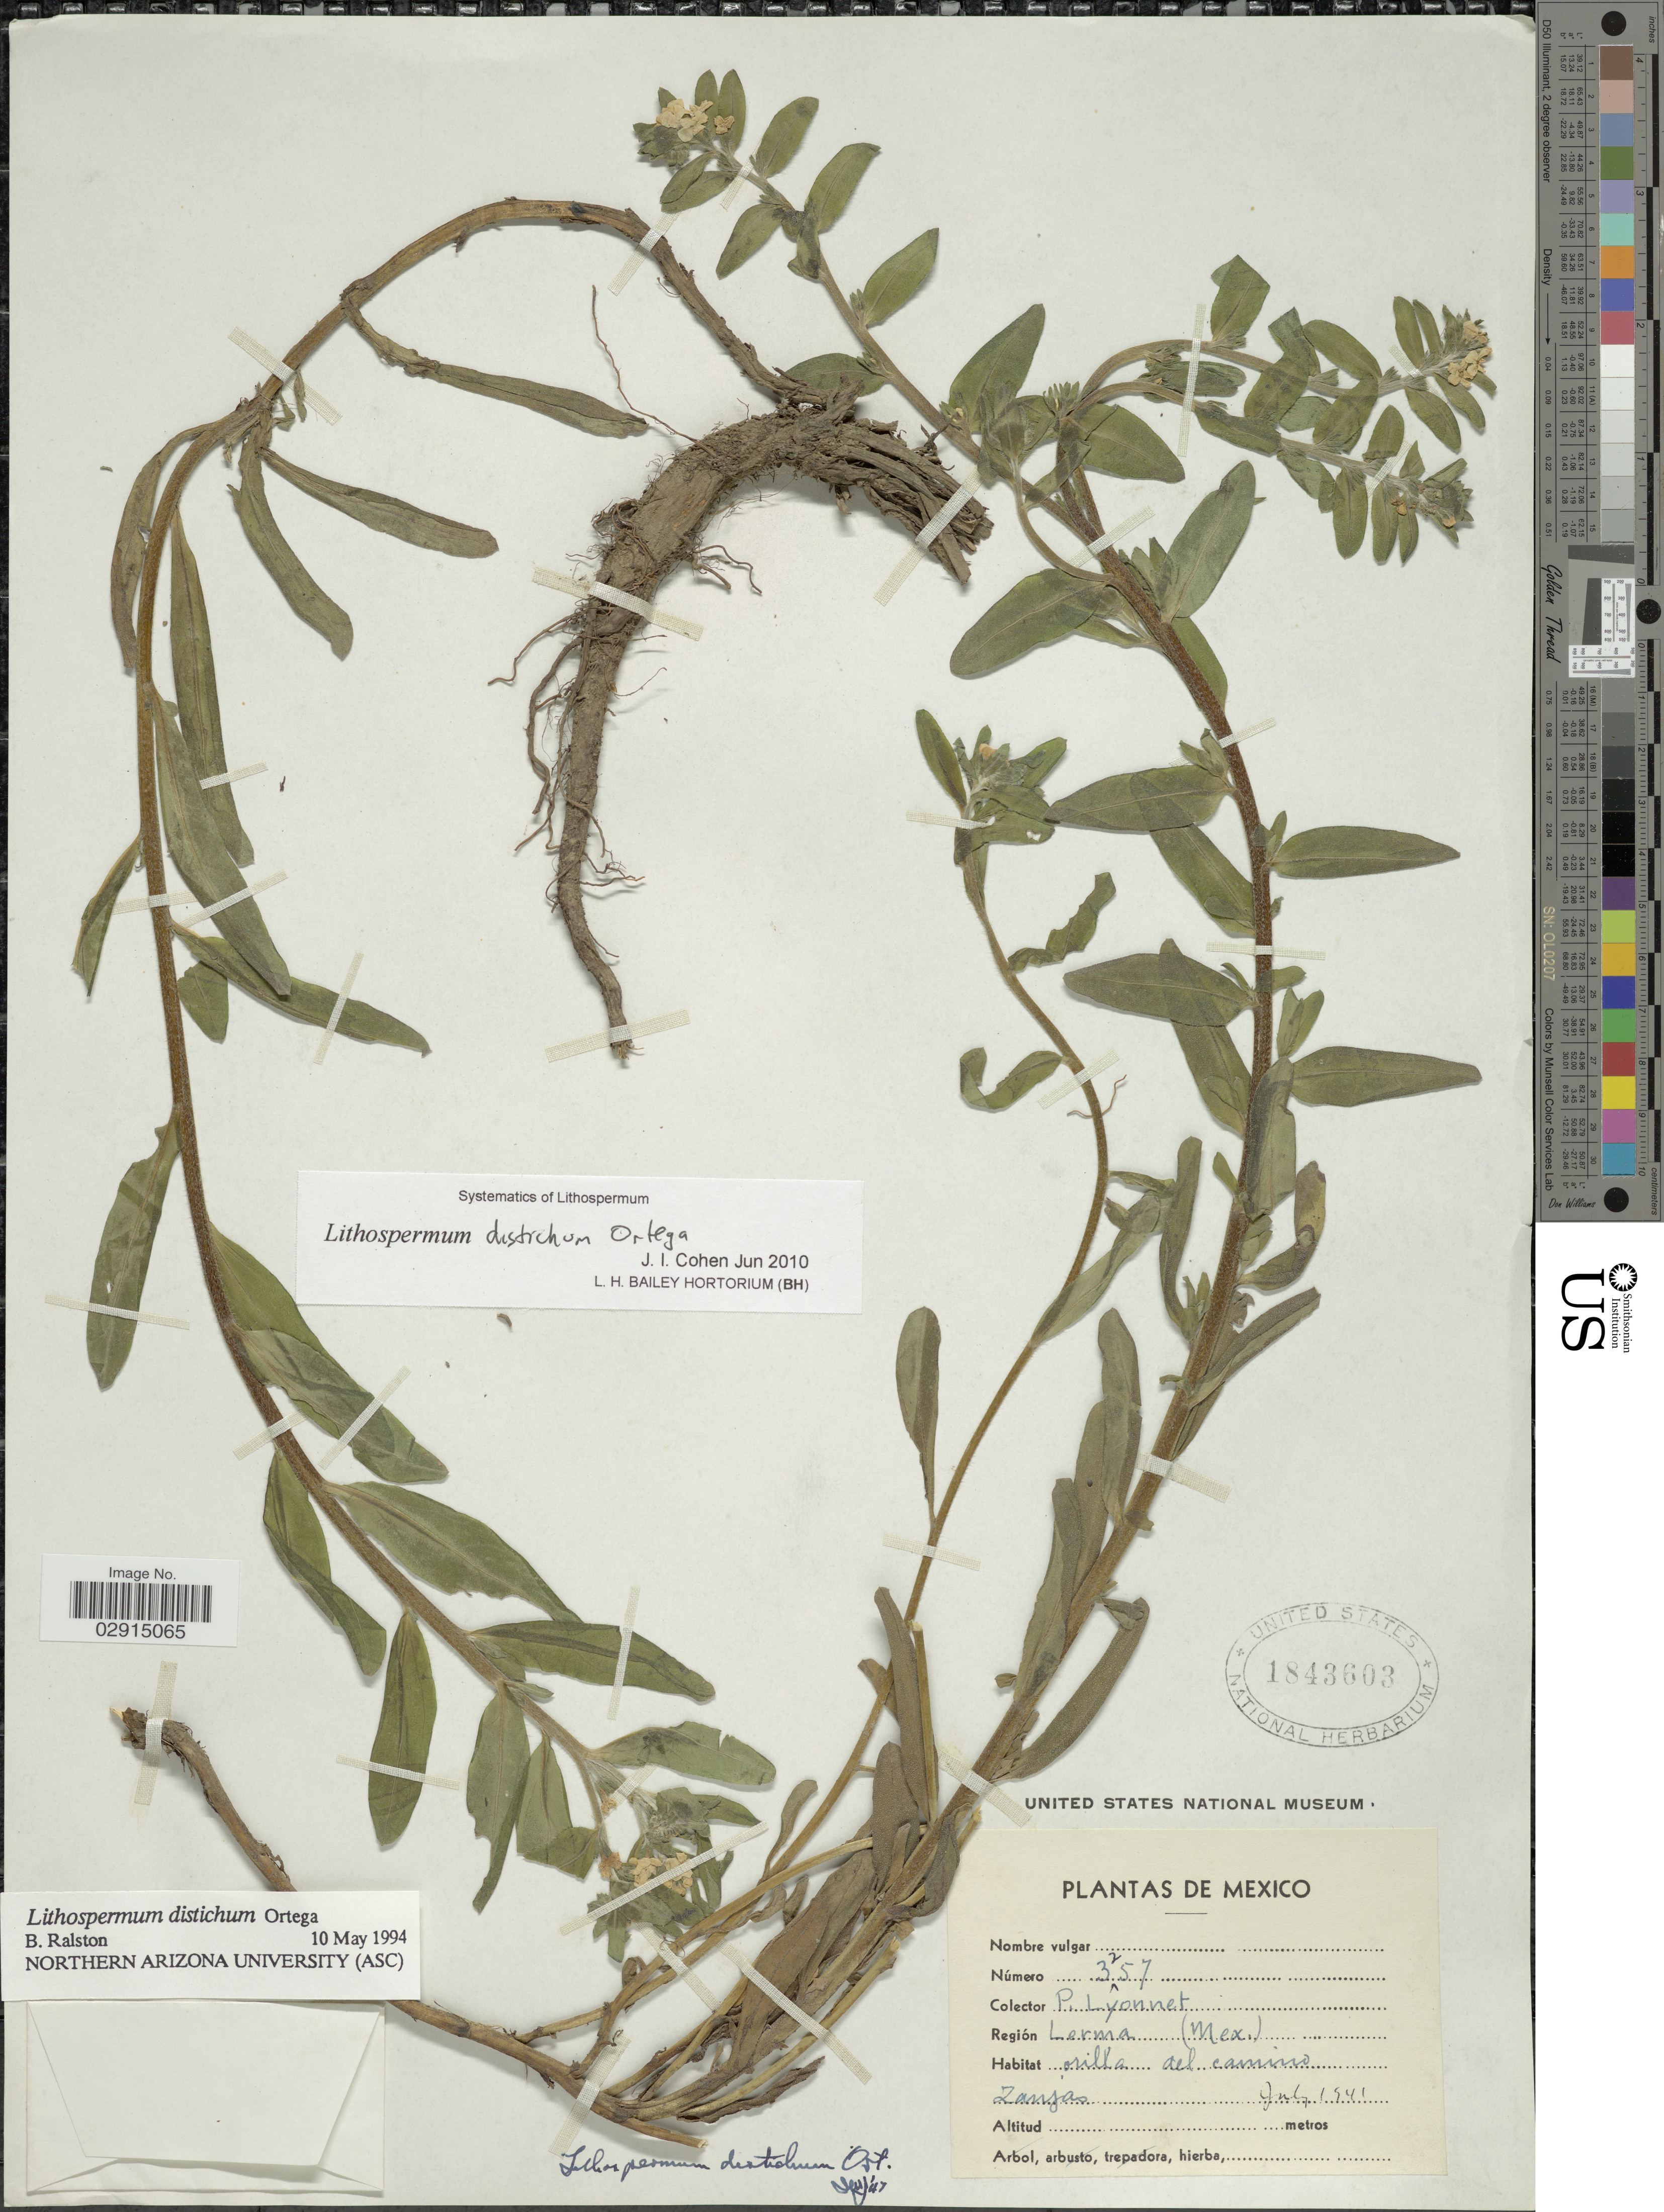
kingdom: Plantae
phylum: Tracheophyta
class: Magnoliopsida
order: Boraginales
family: Boraginaceae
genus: Lithospermum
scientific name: Lithospermum distichum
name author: Ortega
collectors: P. Lyonnet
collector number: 3257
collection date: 1941-07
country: Mexico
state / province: México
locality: Región Lerma. Orilla del camino Zanjas.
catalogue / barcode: US 1843603